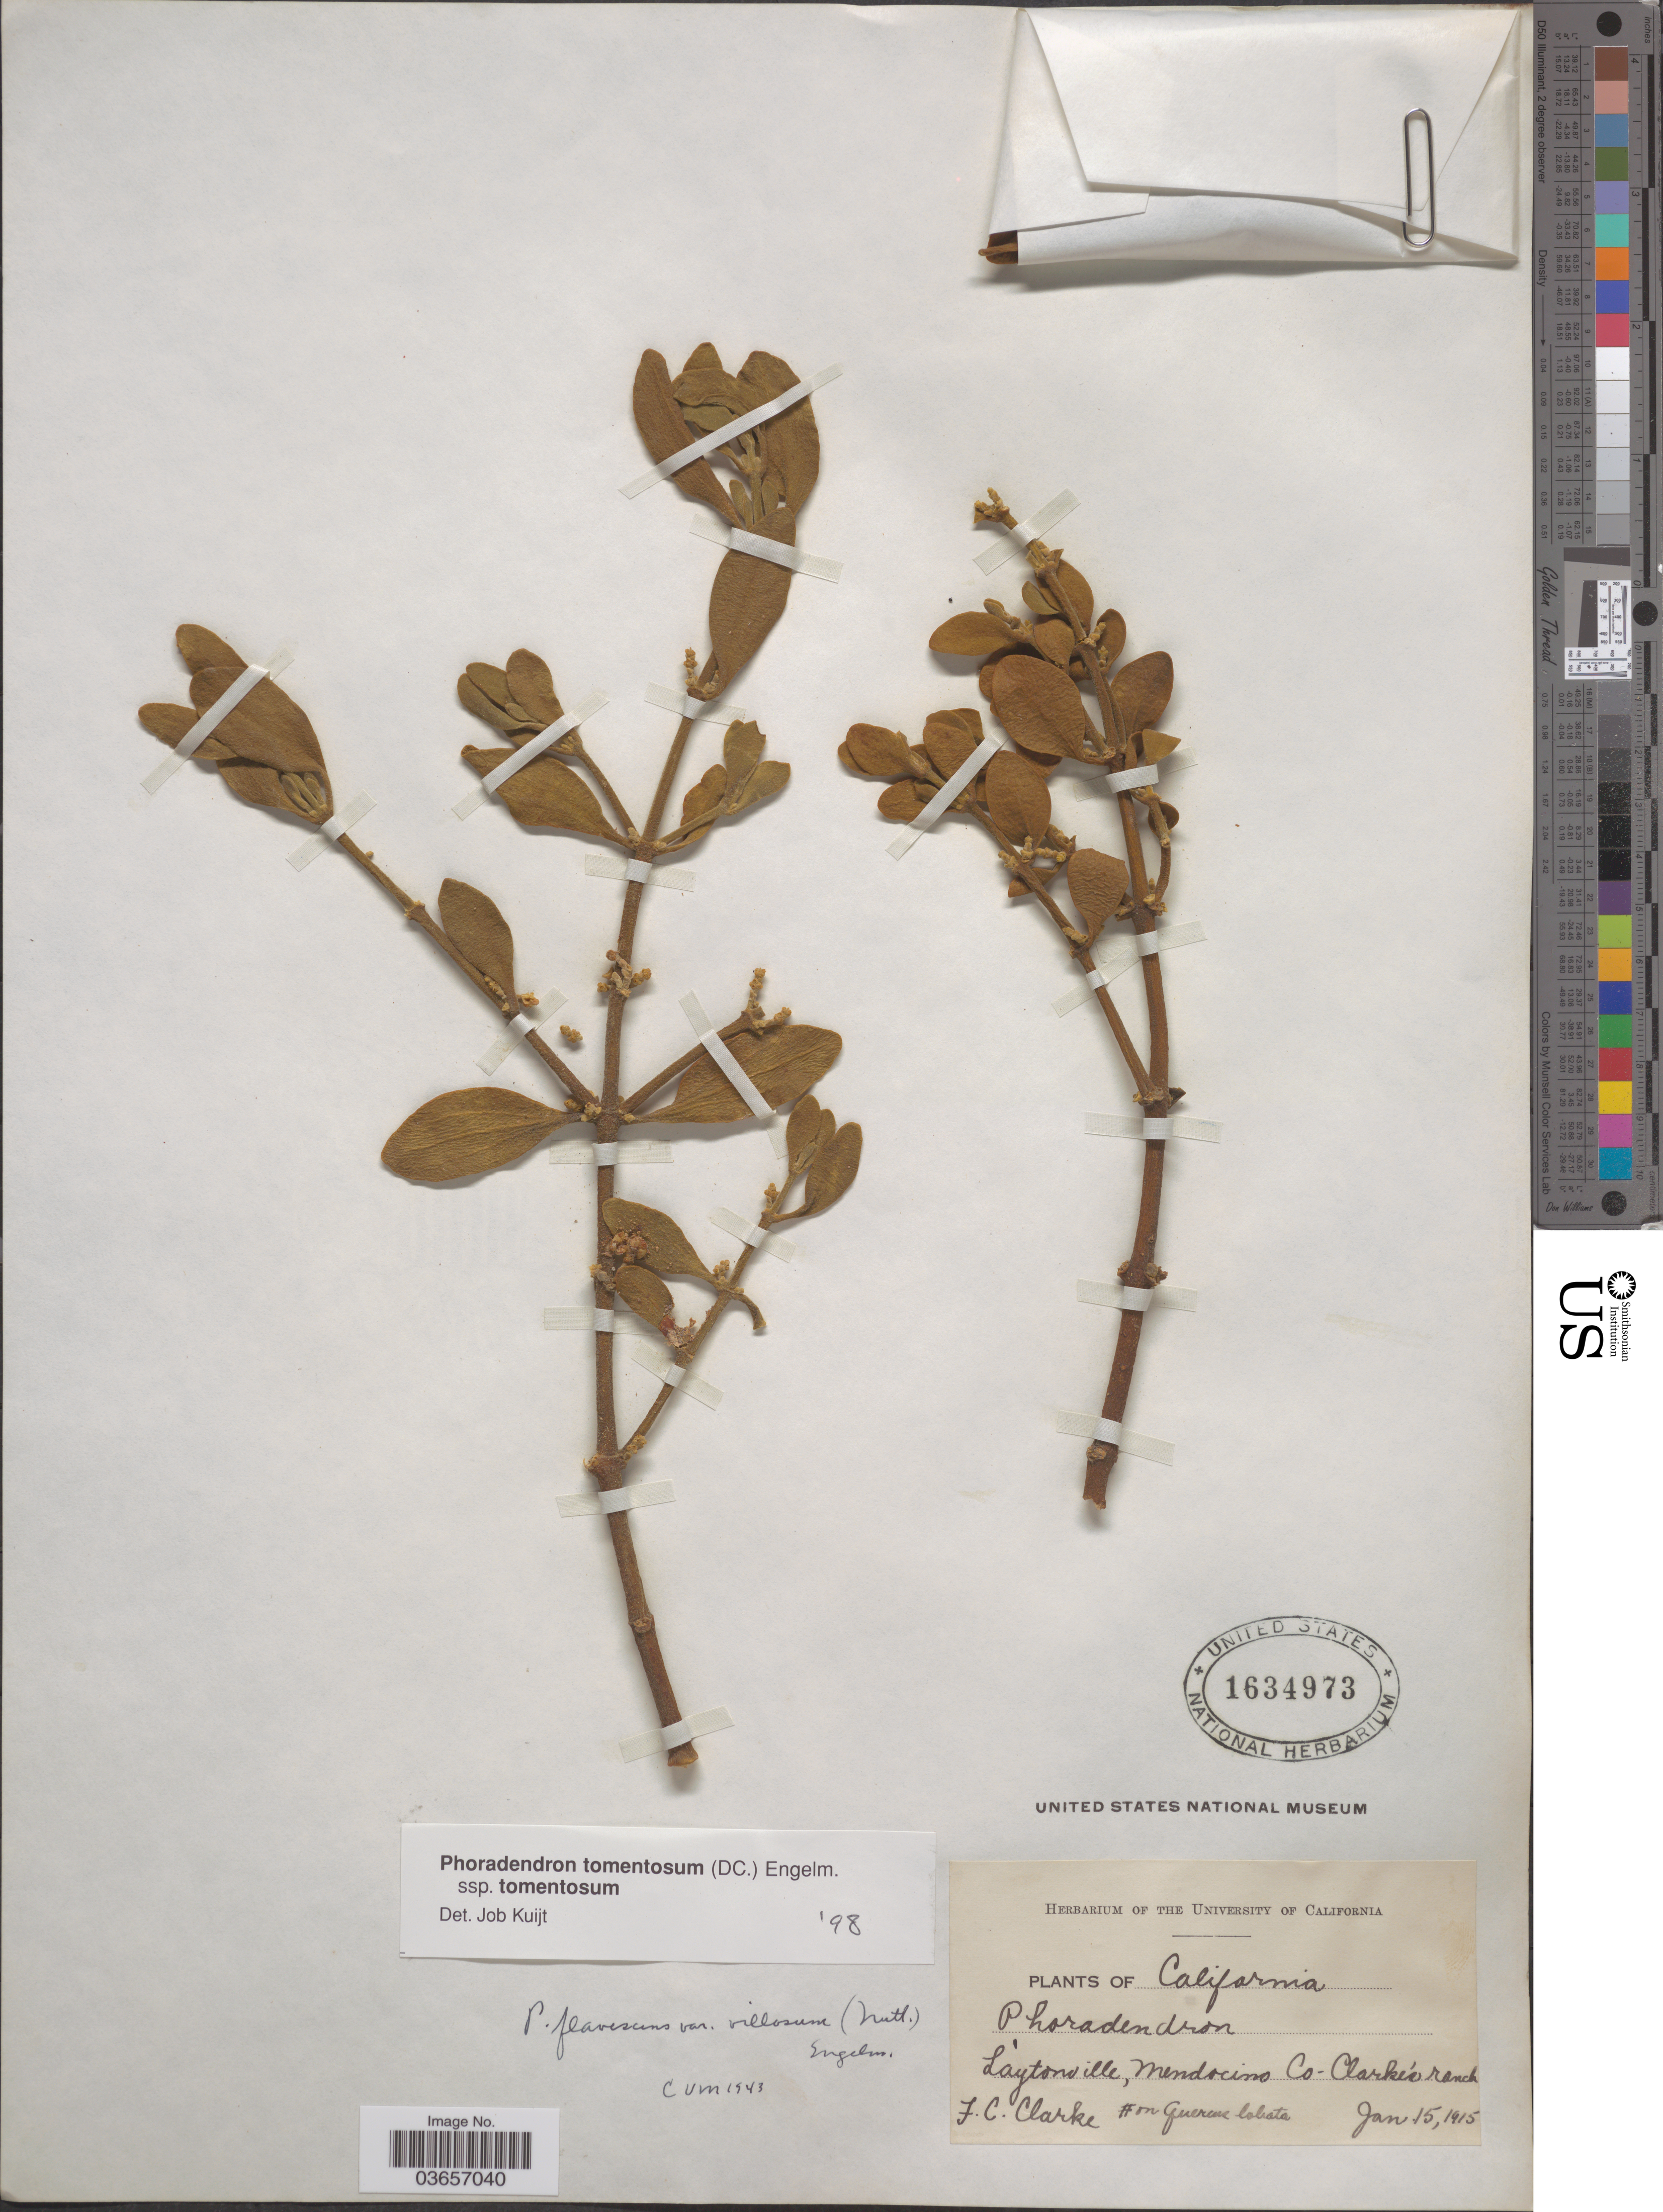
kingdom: Plantae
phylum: Tracheophyta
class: Magnoliopsida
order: Santalales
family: Viscaceae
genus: Phoradendron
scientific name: Phoradendron tomentosum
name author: DC.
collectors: F. Clarke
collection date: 1915-01-15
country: United States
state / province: California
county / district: Mendocino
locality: Laytonville, Mendocino Co- Clarke's ranch.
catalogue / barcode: US 1634973